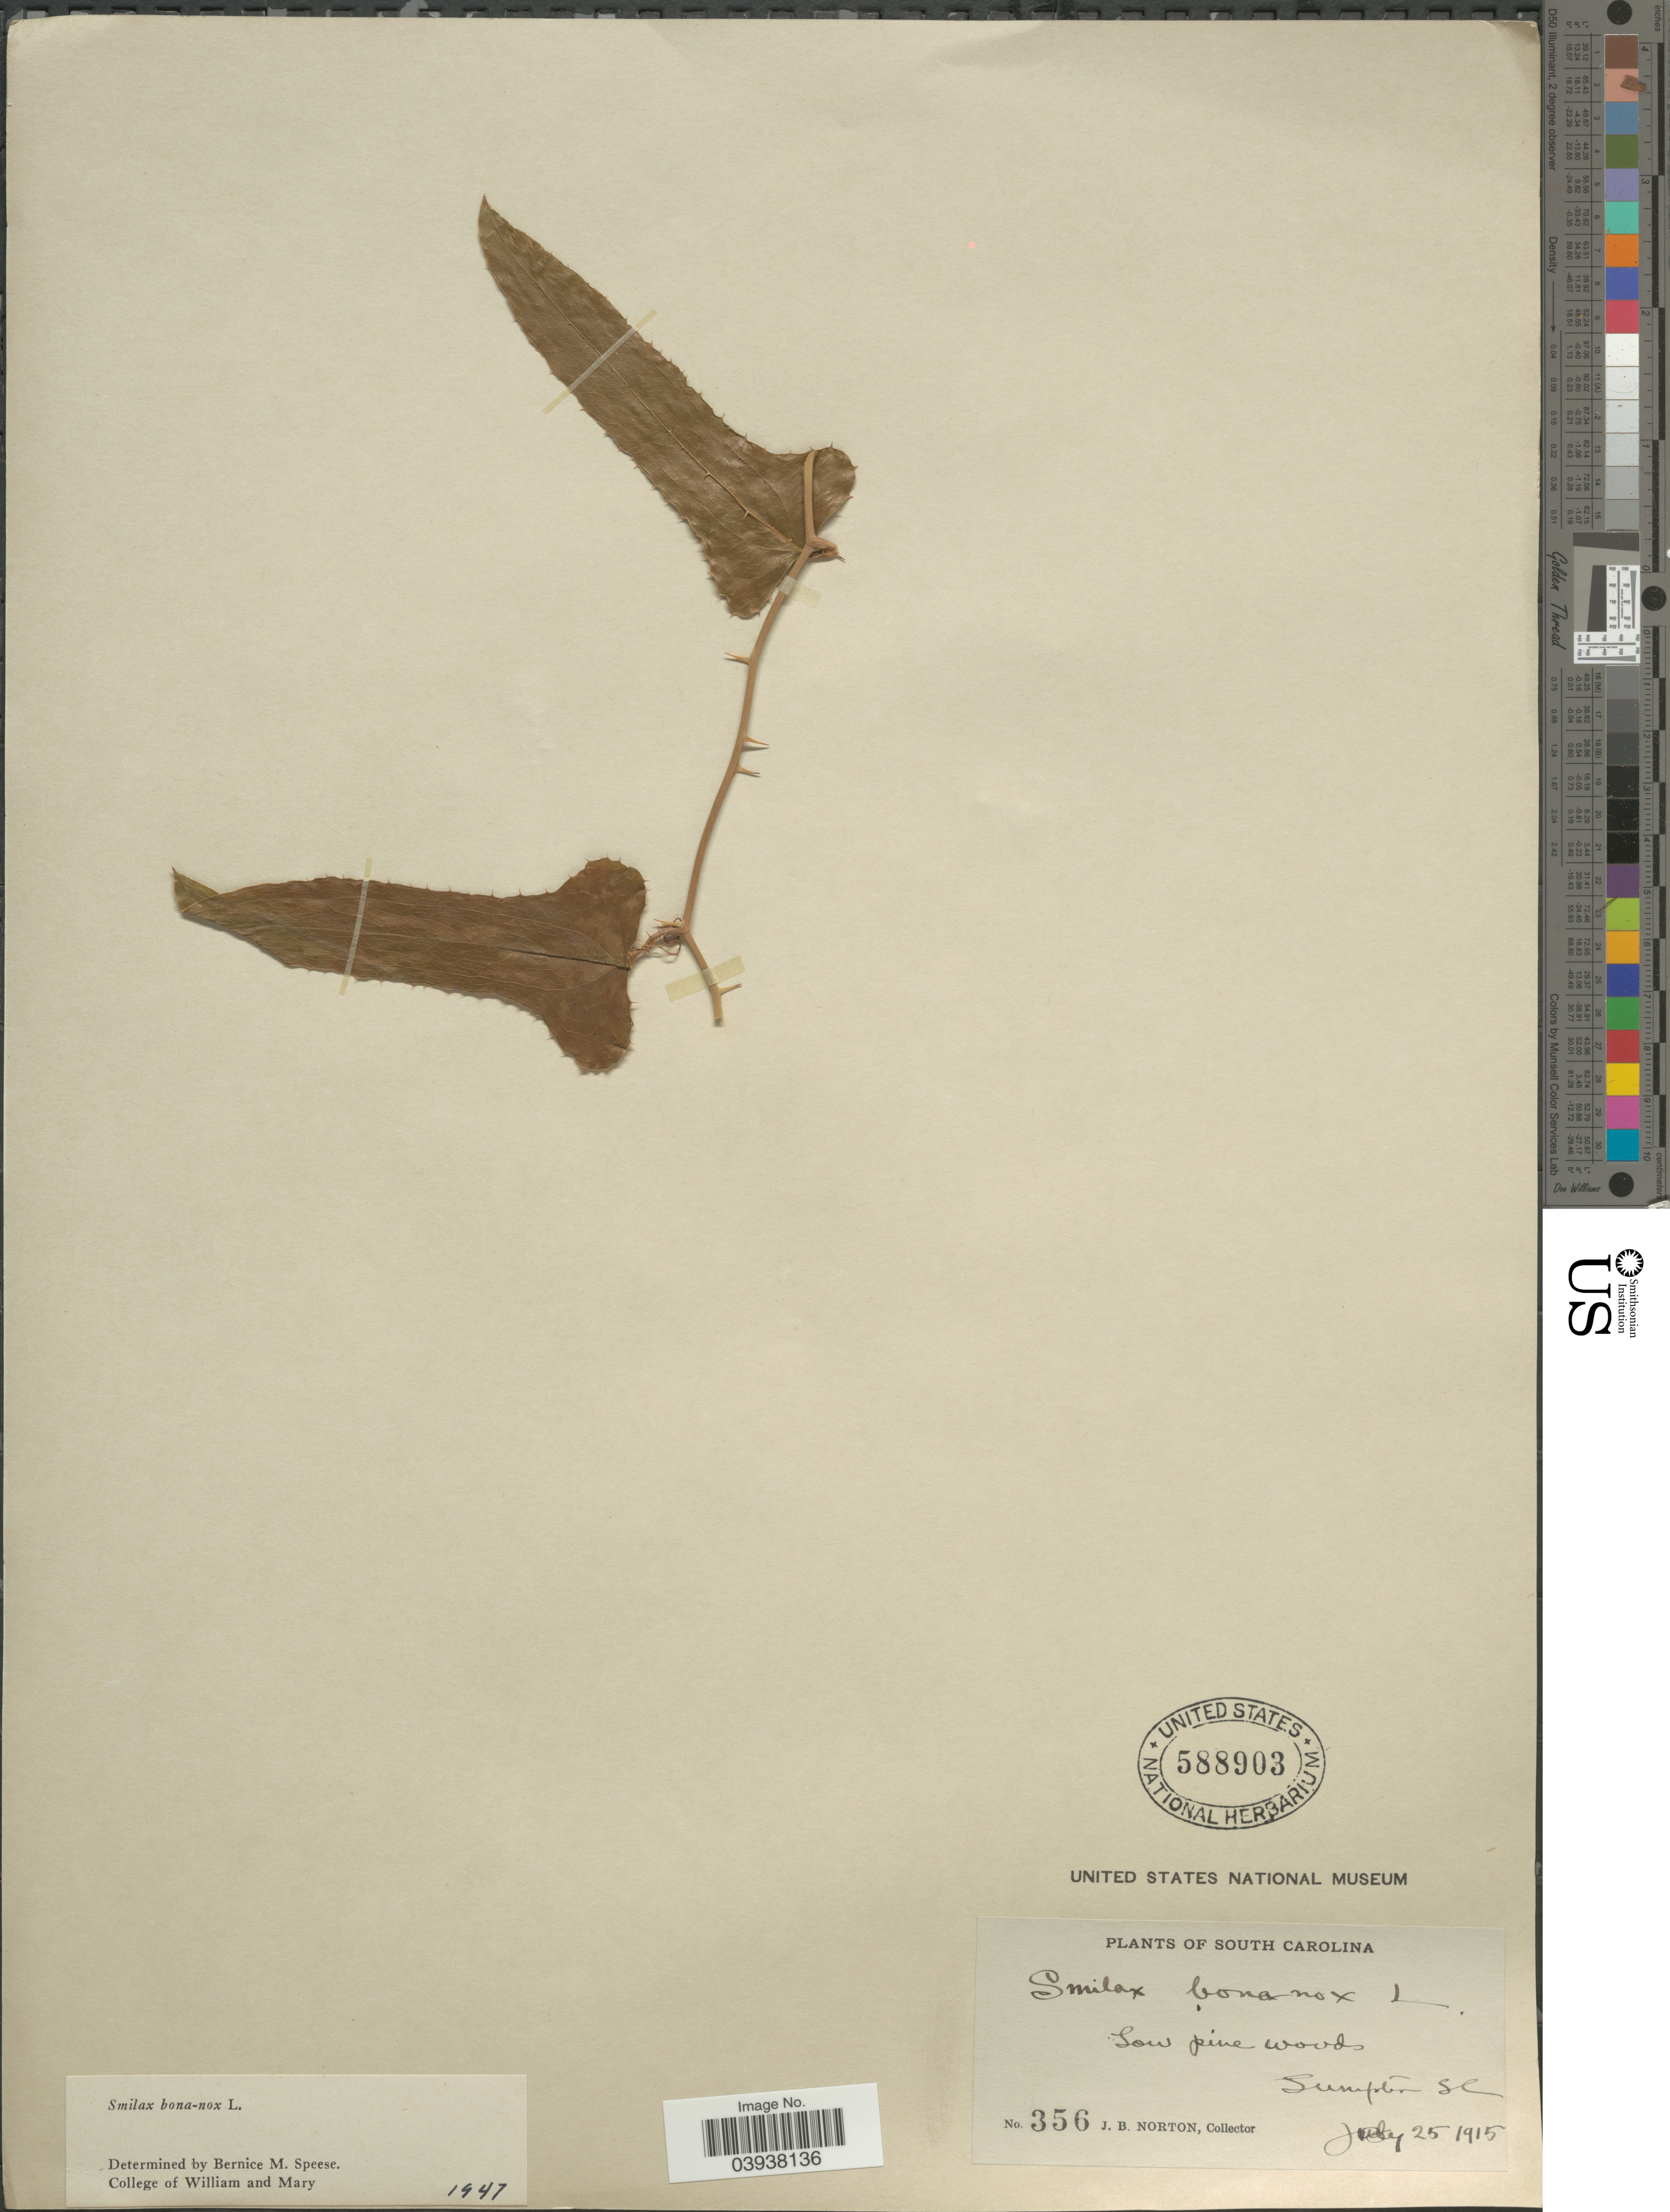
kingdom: Plantae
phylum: Tracheophyta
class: Liliopsida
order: Liliales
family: Smilacaceae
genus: Smilax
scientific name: Smilax bona-nox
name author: L.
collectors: J. B. Norton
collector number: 356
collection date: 1915-07-25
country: United States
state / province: South Carolina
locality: Low pine woods Sumpter.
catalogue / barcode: US 588903